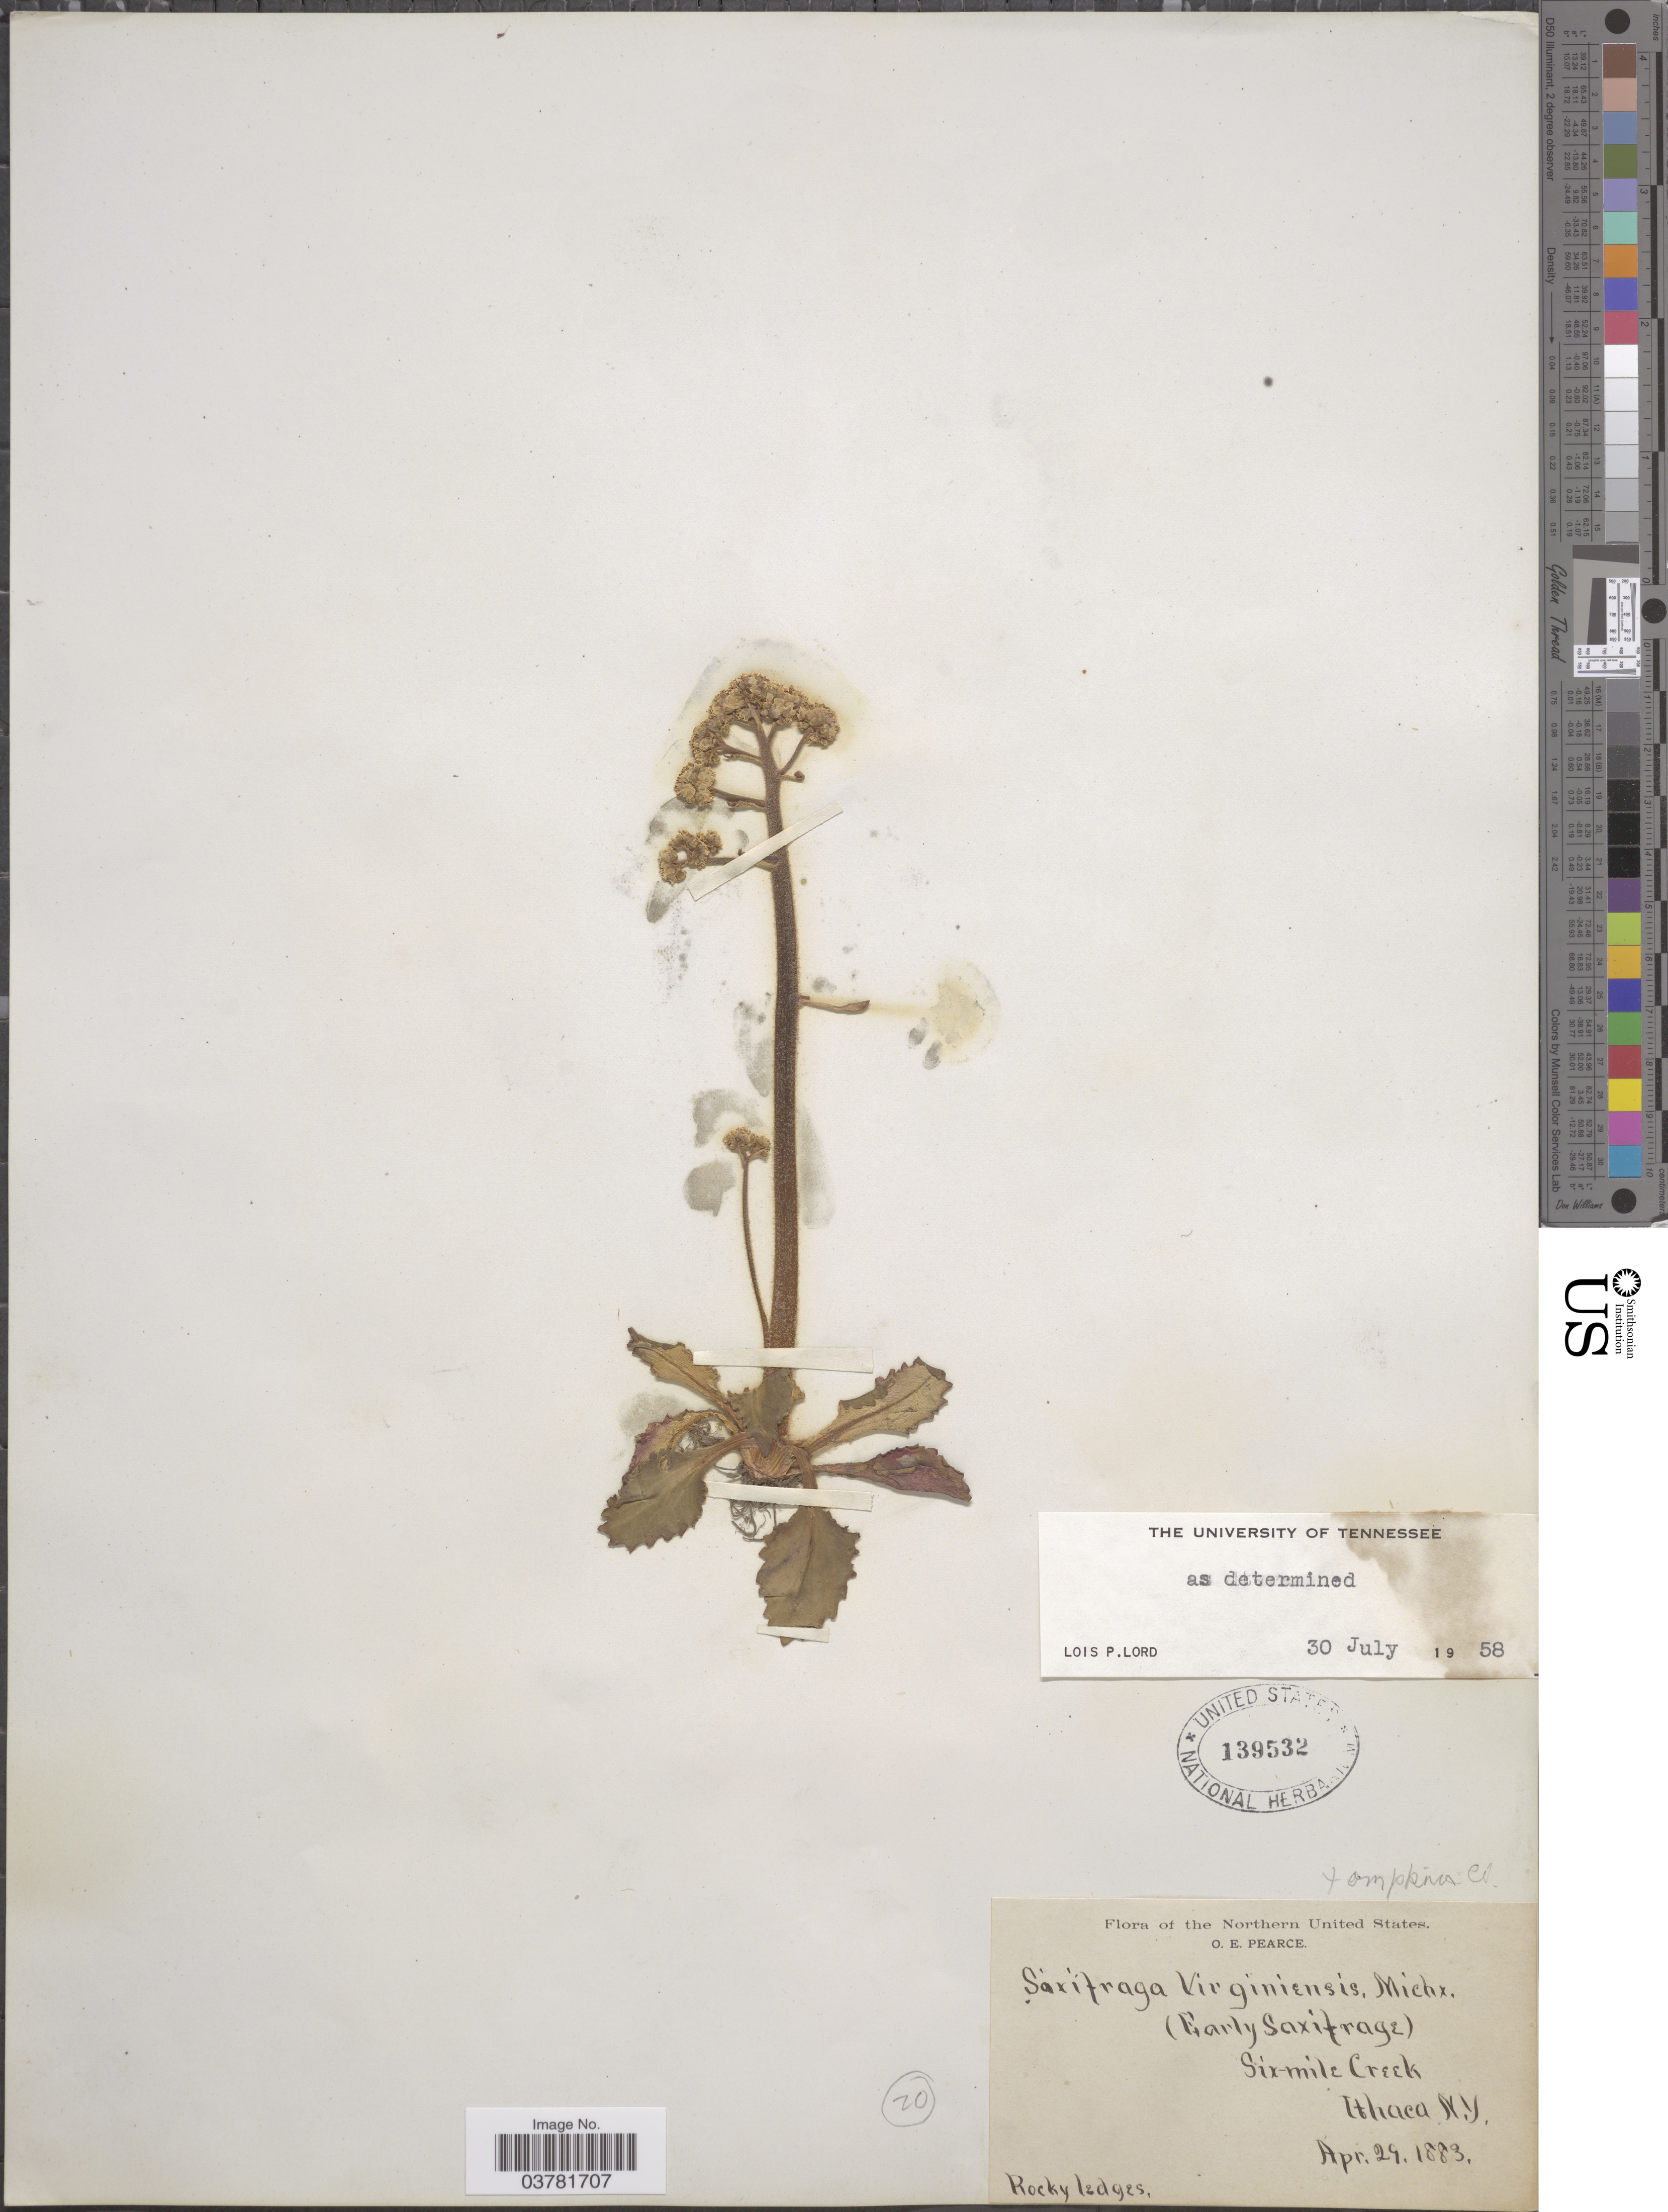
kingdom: Plantae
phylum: Tracheophyta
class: Magnoliopsida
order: Saxifragales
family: Saxifragaceae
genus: Micranthes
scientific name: Micranthes virginiensis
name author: (Michx.) Small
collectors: O. E. Pearce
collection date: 1883-04-29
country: United States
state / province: New York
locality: The Northern United States. Six-mile Creek. Ithaca. Tompkins Co.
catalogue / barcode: US 139532